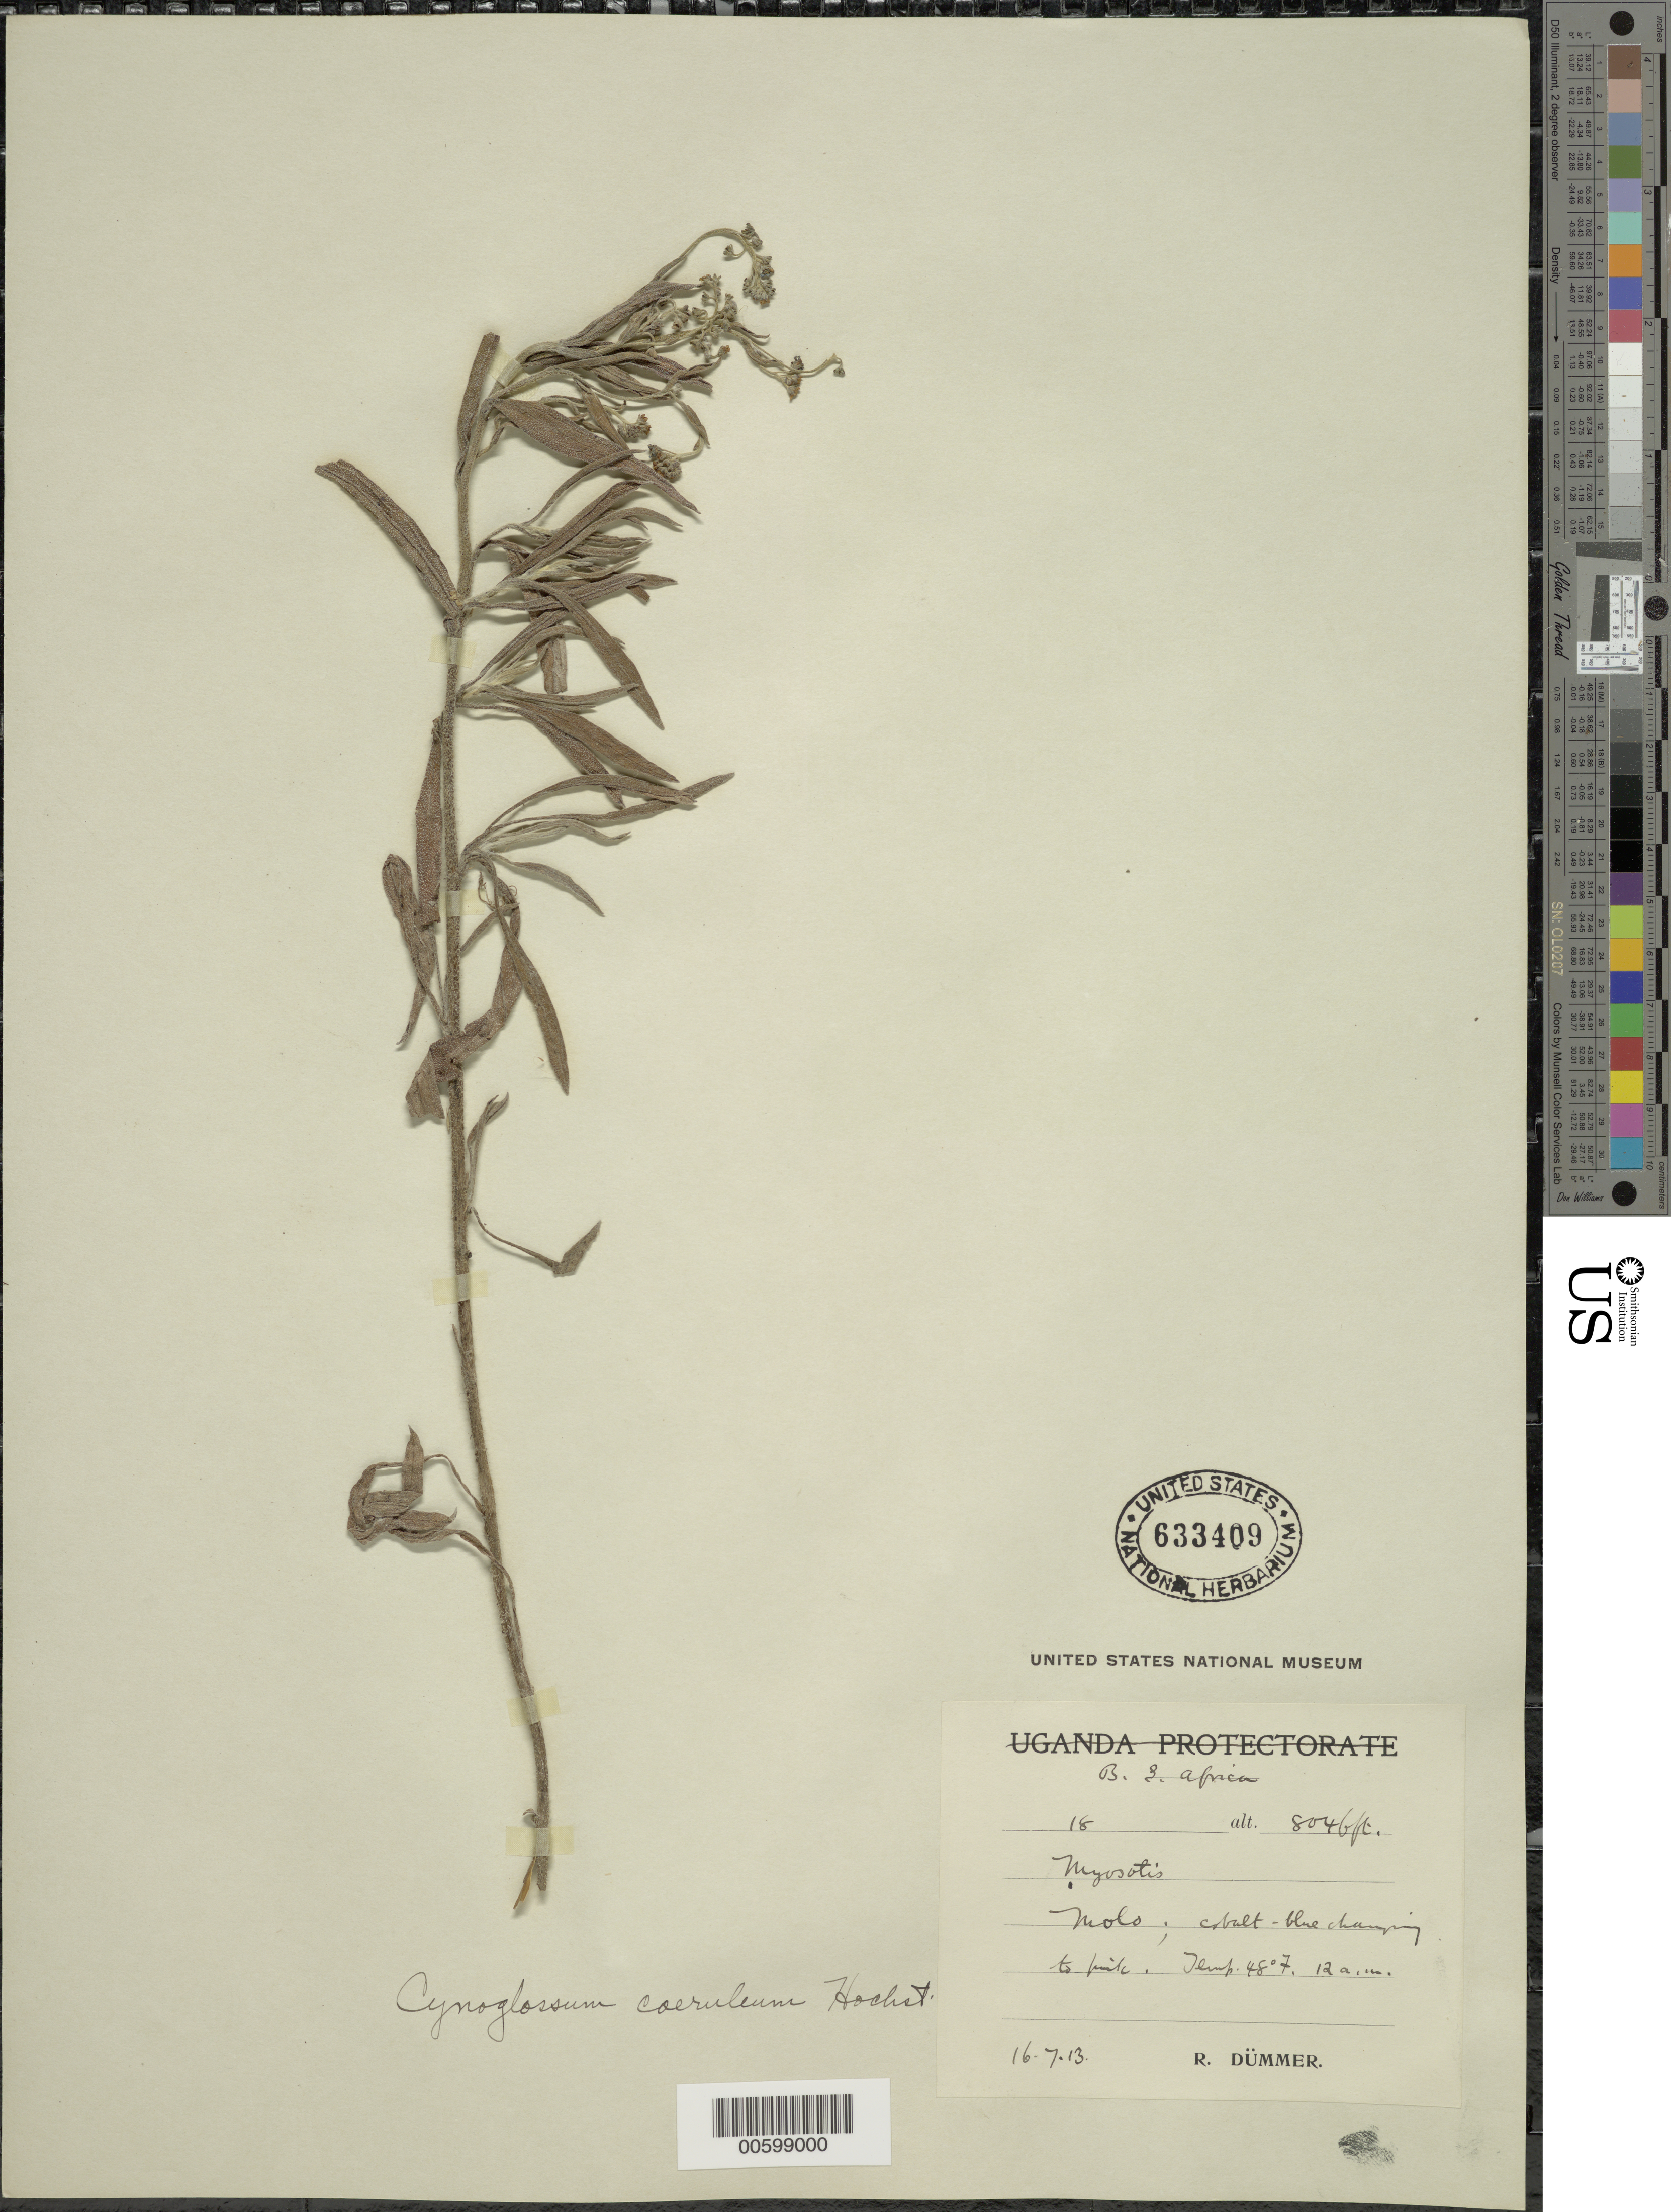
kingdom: Plantae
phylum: Tracheophyta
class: Magnoliopsida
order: Boraginales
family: Boraginaceae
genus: Cynoglossum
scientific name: Cynoglossum caeruleum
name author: Hochst.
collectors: R. Dümmer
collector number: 18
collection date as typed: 16 Jul 1913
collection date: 1913-07-16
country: Kenya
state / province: Nakuru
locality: Molo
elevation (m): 2452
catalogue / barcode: US 633409